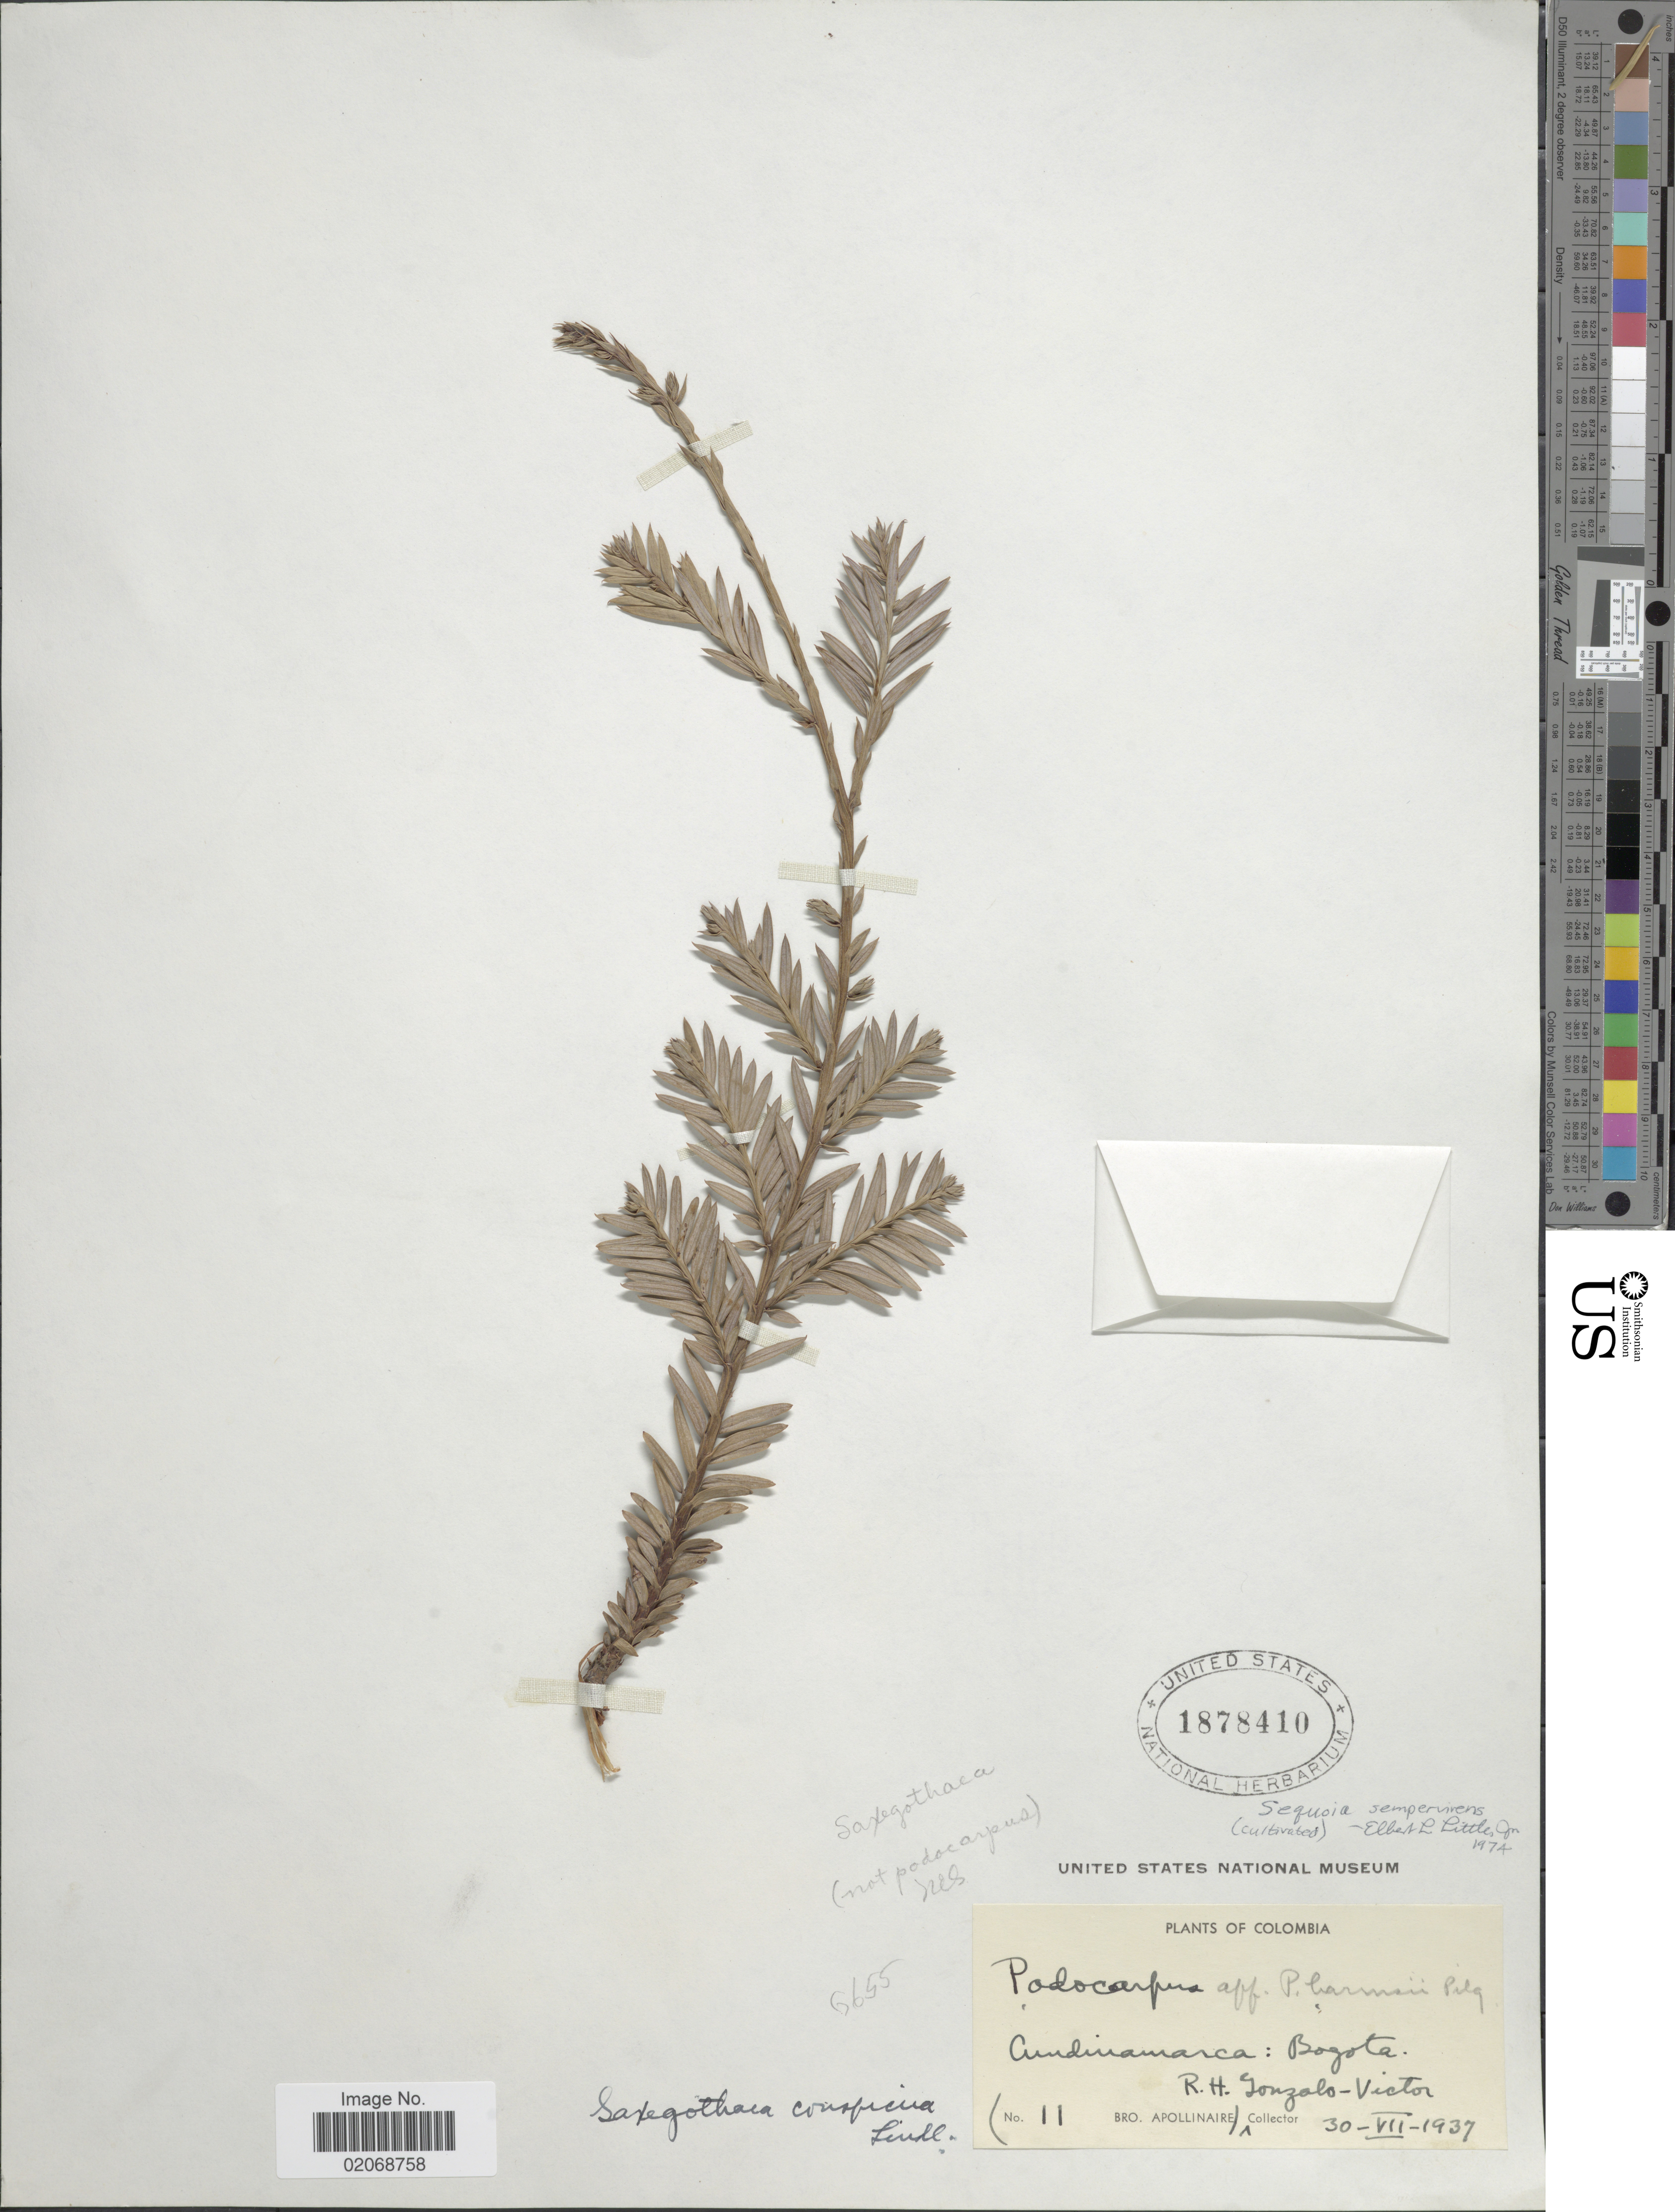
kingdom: Plantae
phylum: Tracheophyta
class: Pinopsida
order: Pinales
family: Cupressaceae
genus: Sequoia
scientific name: Sequoia sempervirens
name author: (D. Don) Endl.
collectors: R. Gonzalo-Victor & Bro. Apollinaire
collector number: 11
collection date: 1937-07-30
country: Colombia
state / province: Cundinamarca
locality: Bogota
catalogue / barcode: US 1878410